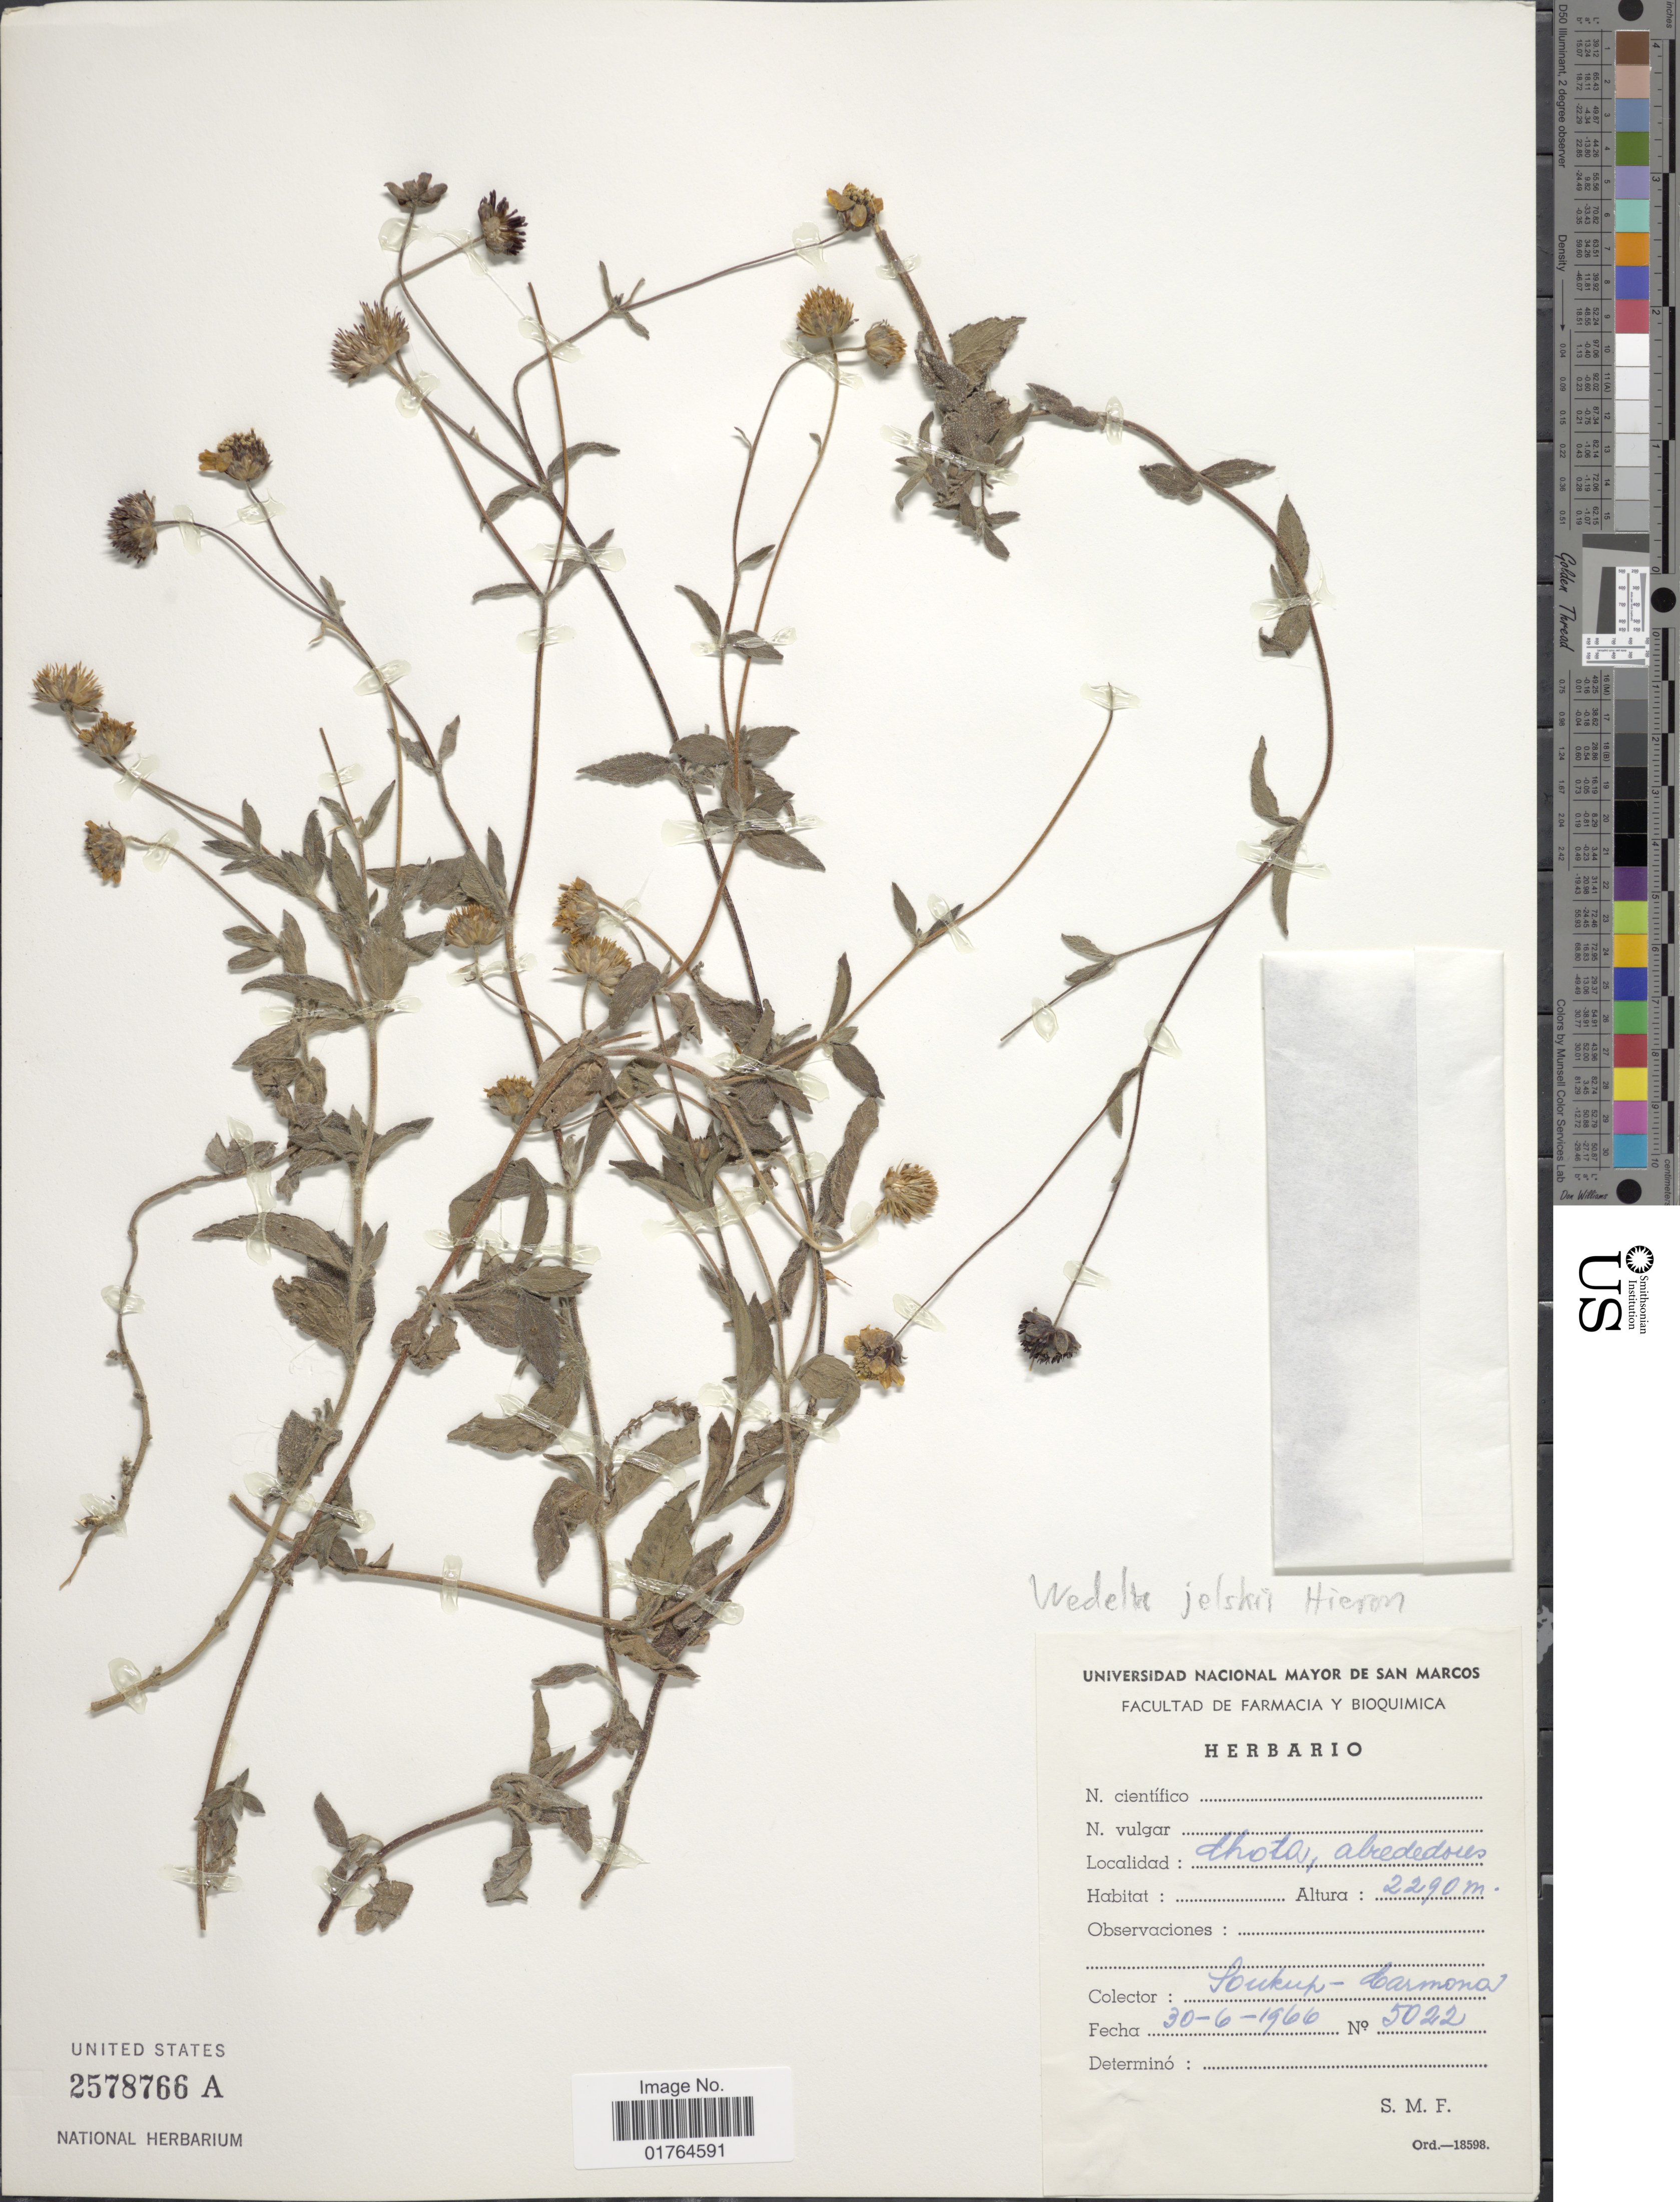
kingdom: Plantae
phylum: Tracheophyta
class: Magnoliopsida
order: Asterales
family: Asteraceae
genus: Wedelia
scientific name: Wedelia helianthoides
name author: Kunth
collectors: -- Soukup & Carmona, --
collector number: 5022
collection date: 1966-06-30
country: Peru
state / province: Cajamarca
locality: Chota, alrededores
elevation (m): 2290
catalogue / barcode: US 2578766A